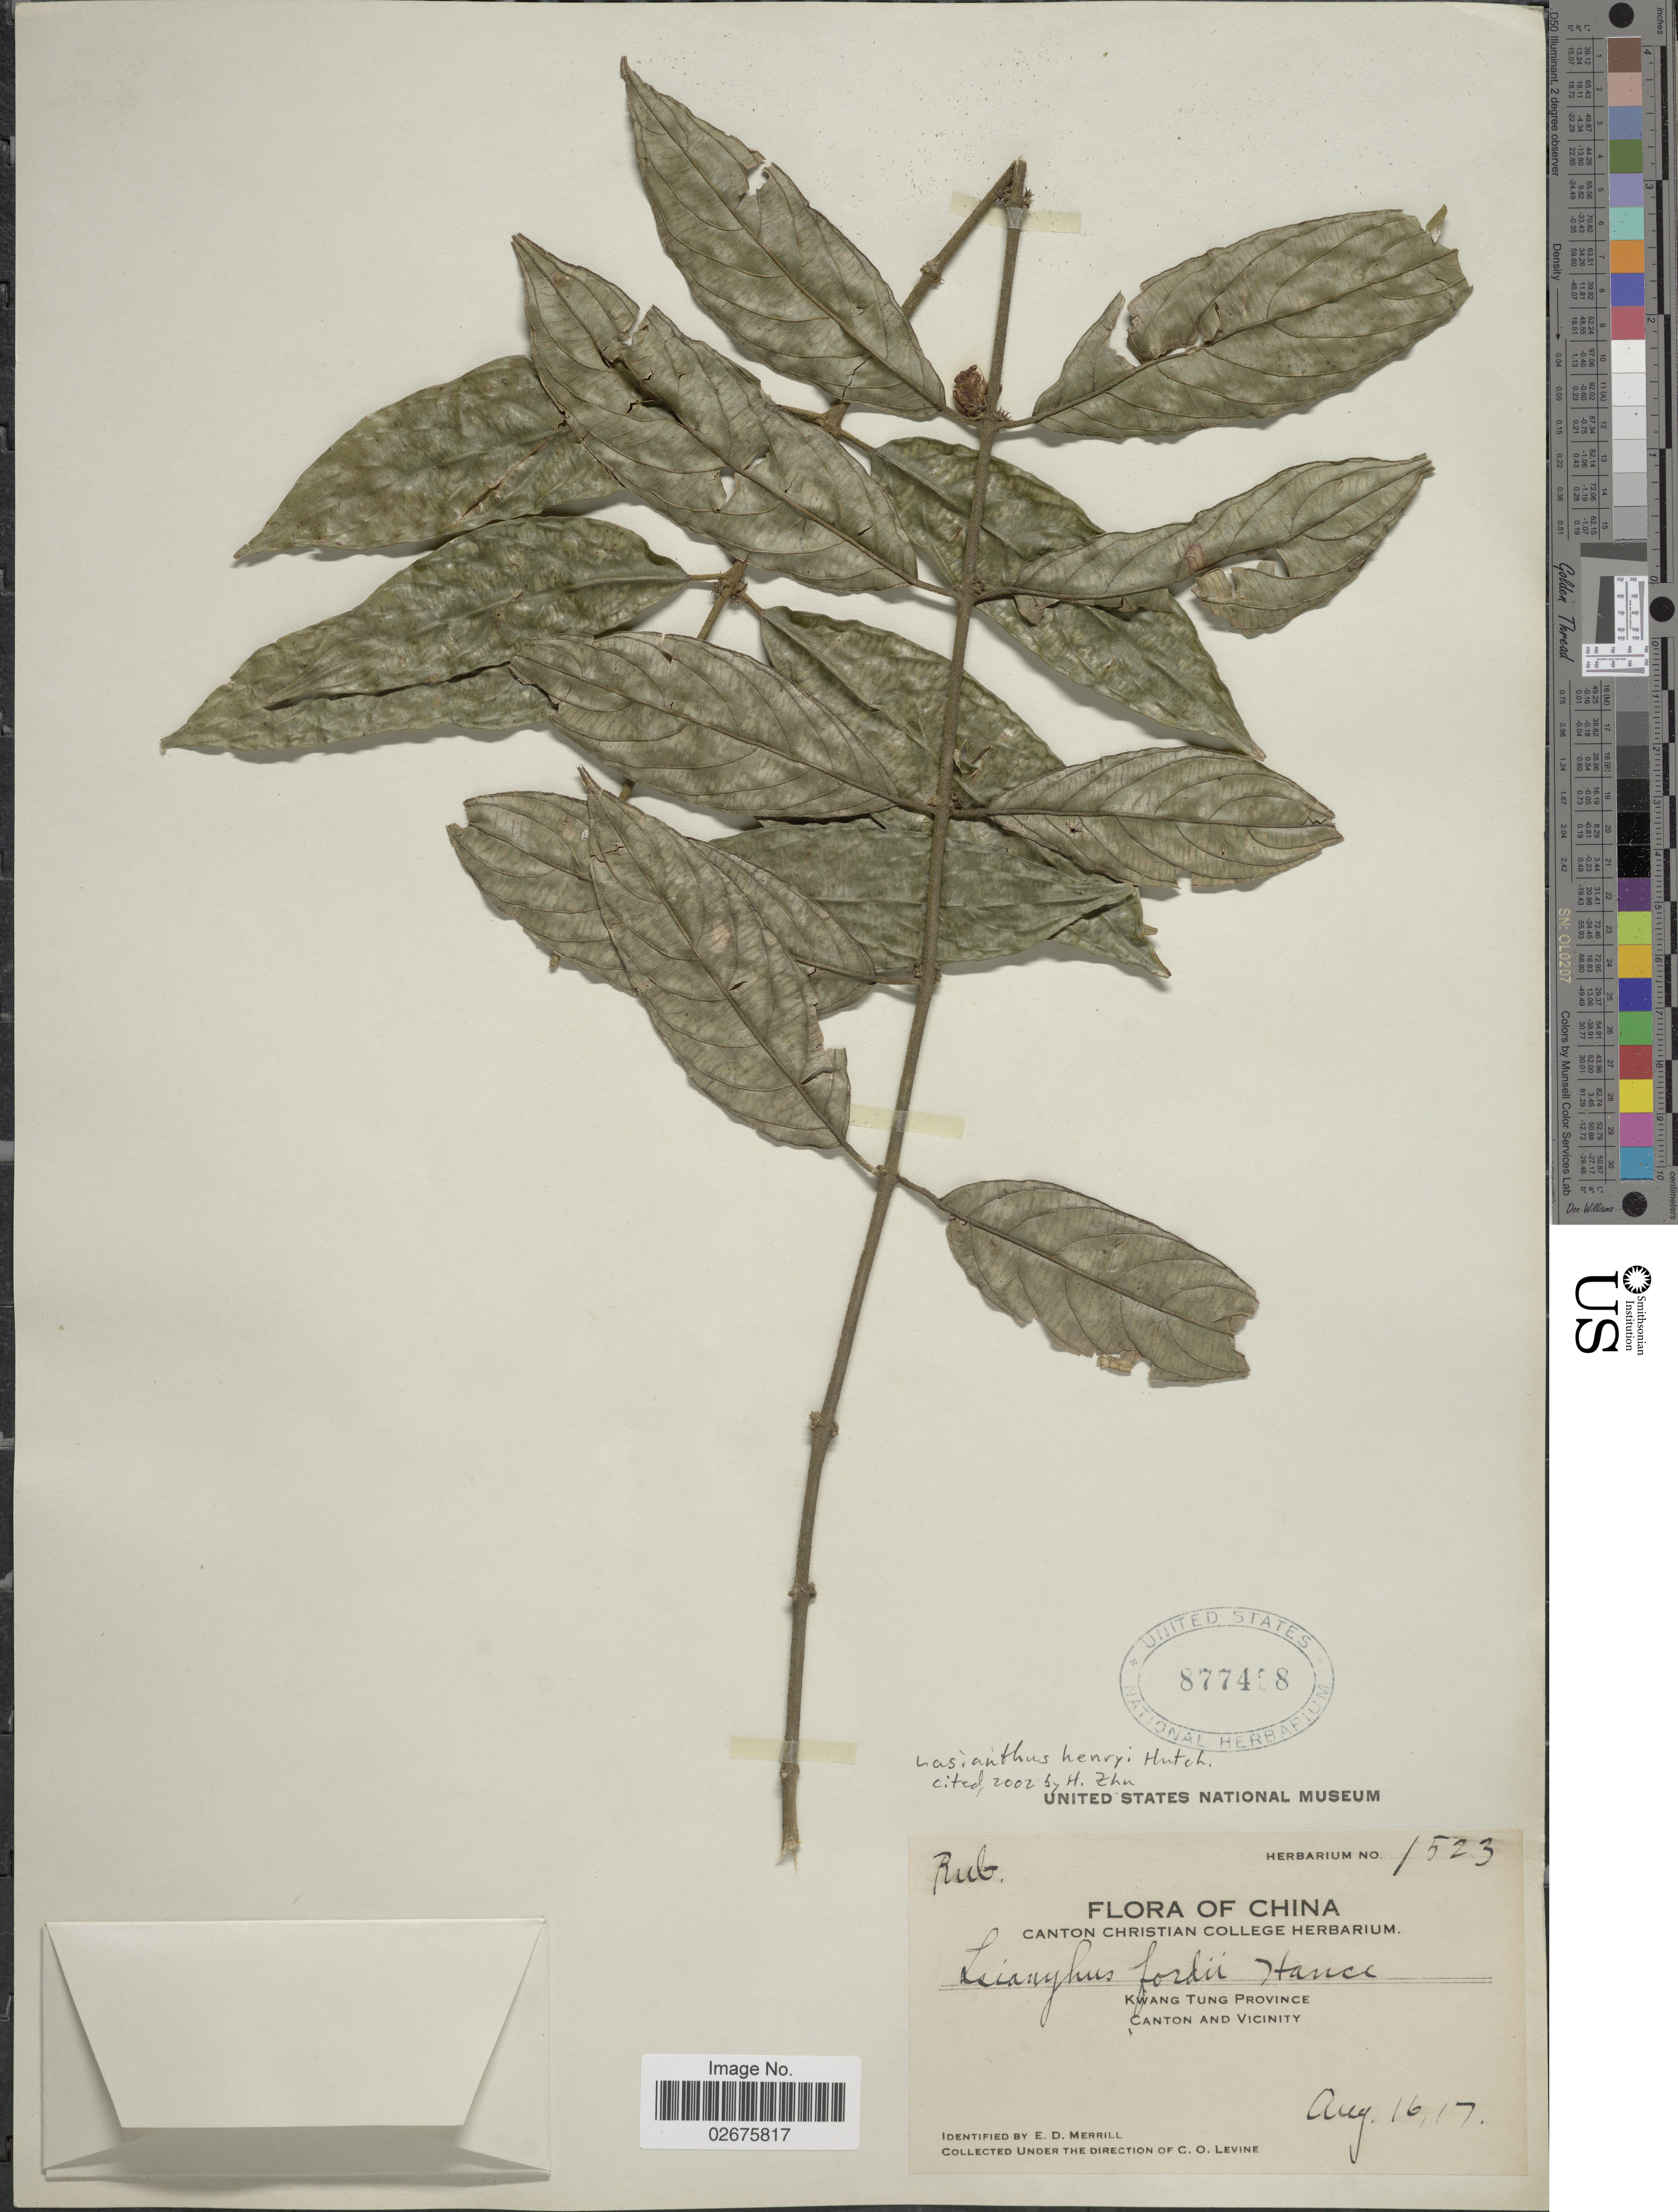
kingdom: Plantae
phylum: Tracheophyta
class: Magnoliopsida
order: Gentianales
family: Rubiaceae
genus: Lasianthus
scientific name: Lasianthus henryi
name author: Hutch. in Sarg.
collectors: C. O. Levine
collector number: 1523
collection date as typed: Transcribed d/m/y: 16/8/17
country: China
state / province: Guangdong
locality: Kwang Tung Province, Canton and Vicinity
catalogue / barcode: US 877458